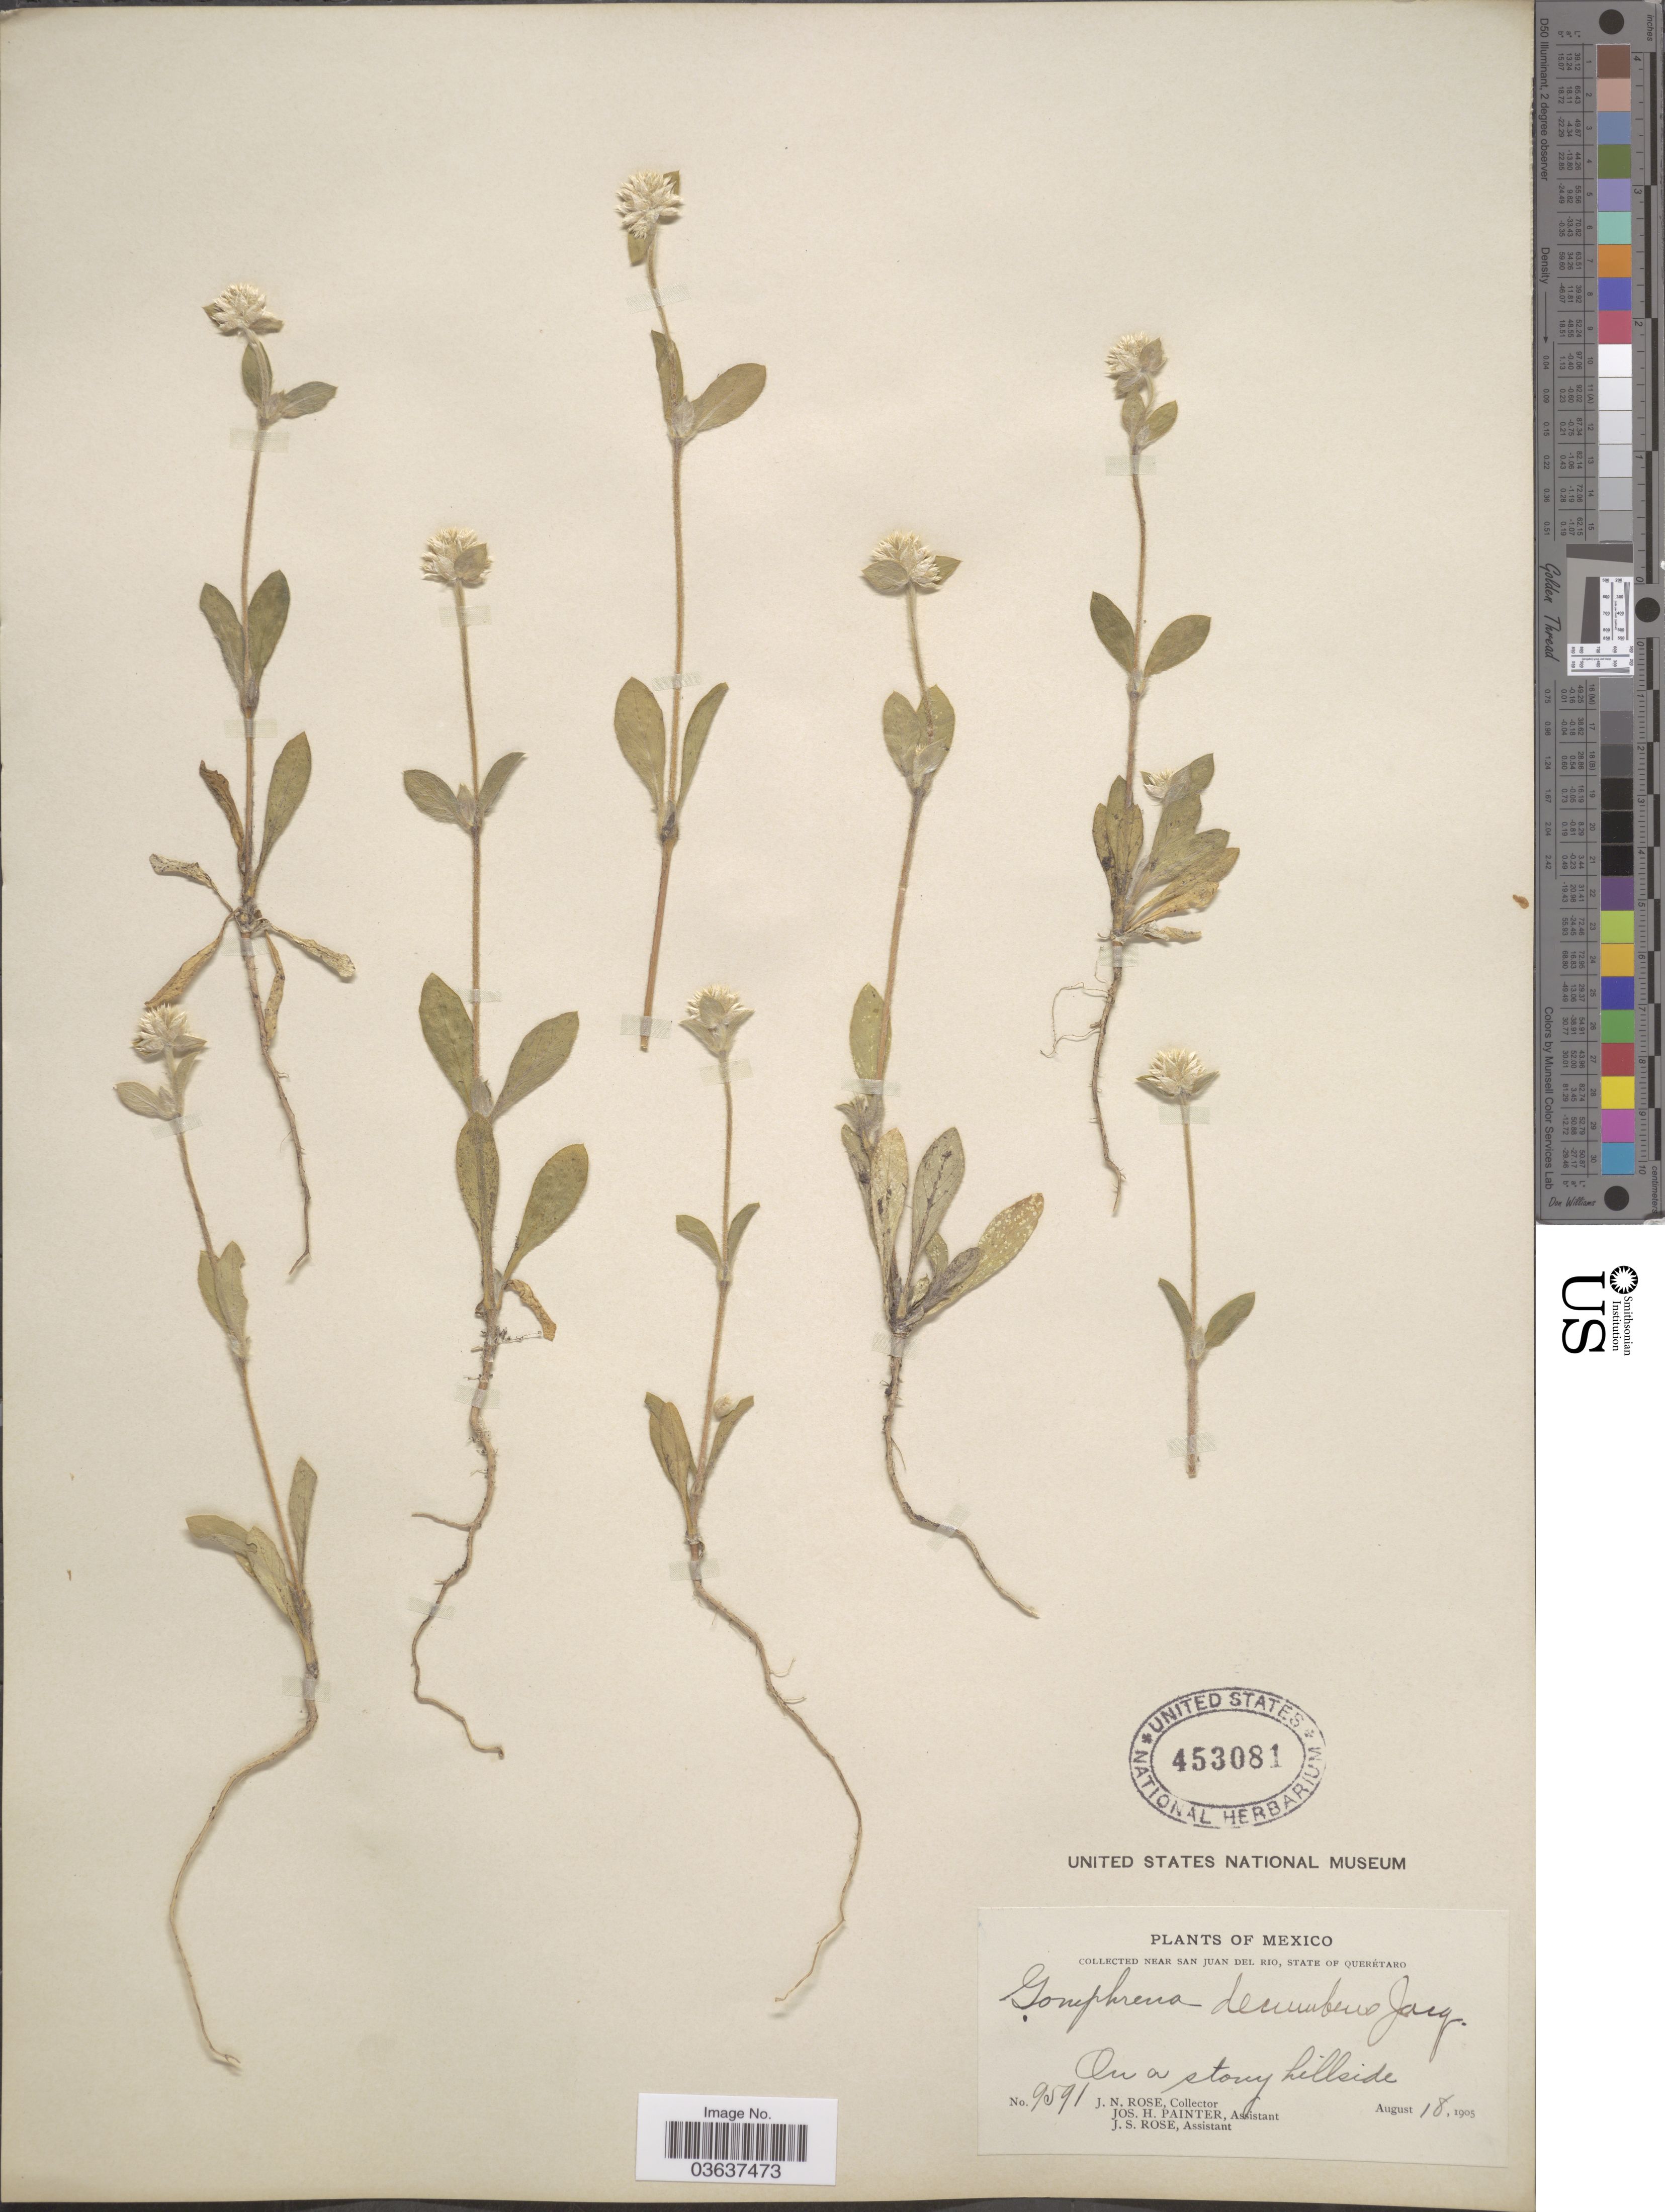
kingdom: Plantae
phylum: Tracheophyta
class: Magnoliopsida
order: Caryophyllales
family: Amaranthaceae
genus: Gomphrena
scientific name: Gomphrena decumbens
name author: Jacq.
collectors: J. N. Rose, J. H. Painter & J. S. Rose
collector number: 9591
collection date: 1905-08-18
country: Mexico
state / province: Querétaro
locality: Near San Juan del Rio.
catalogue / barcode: US 453081